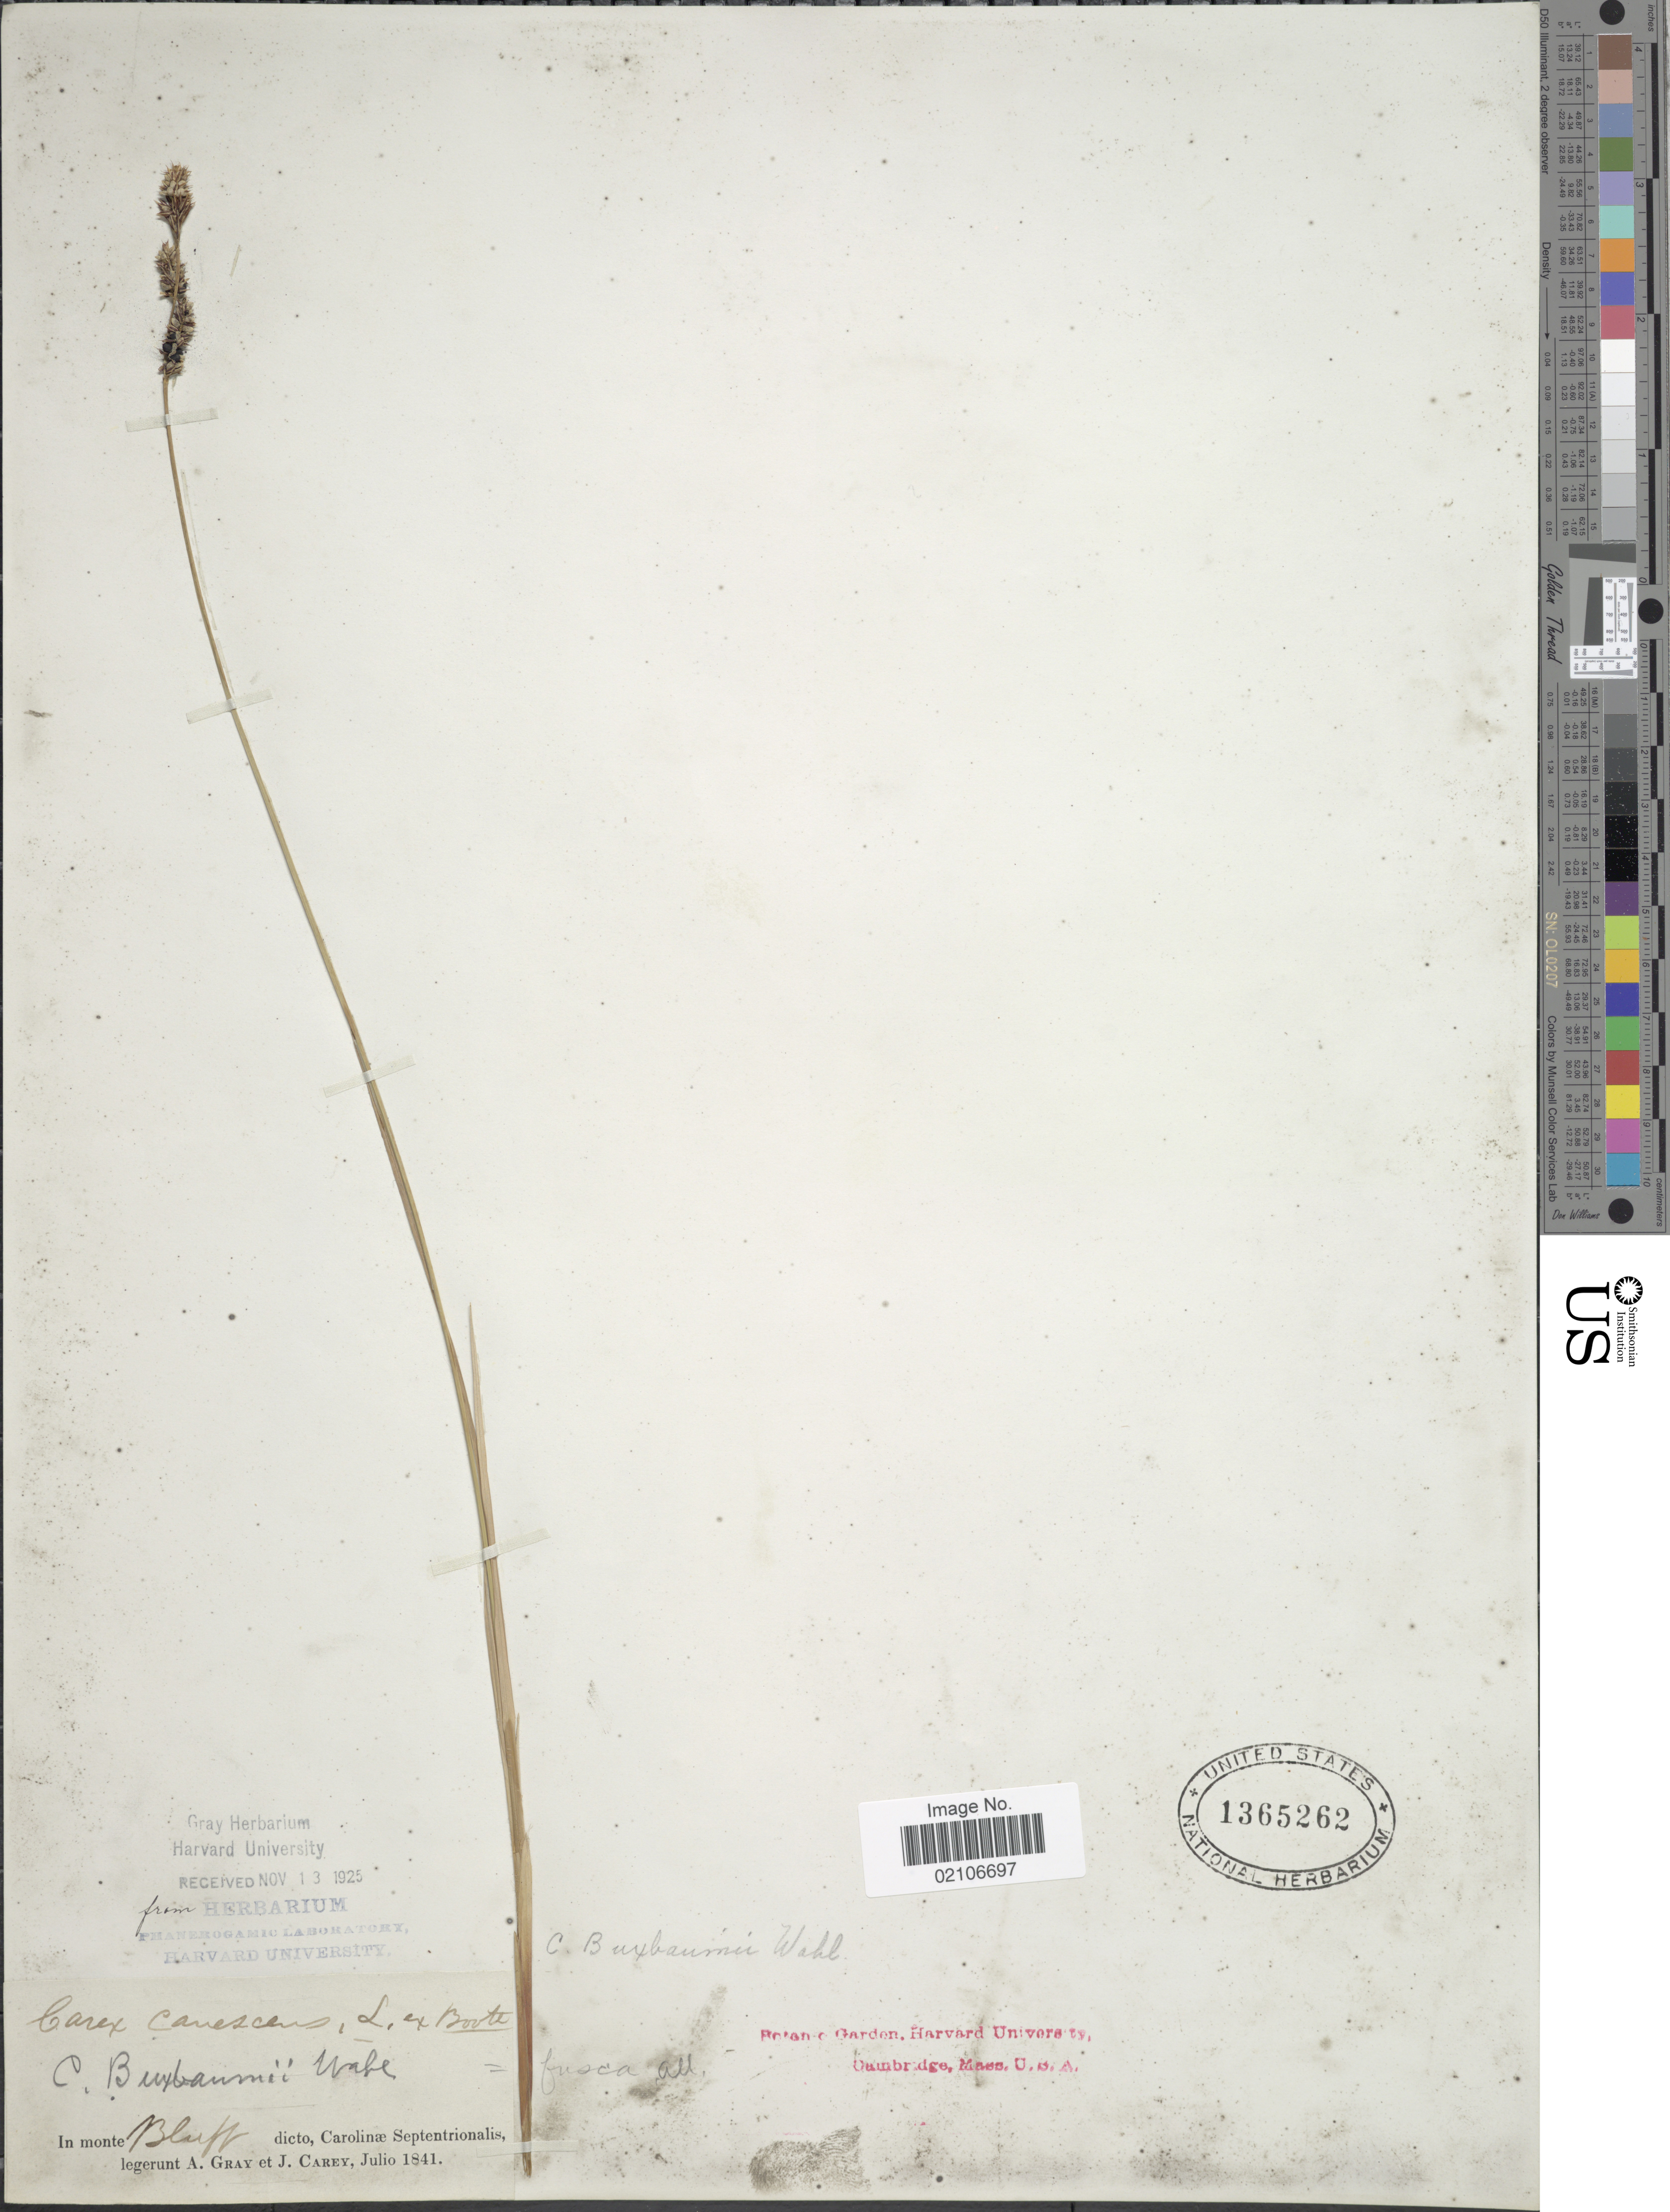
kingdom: Plantae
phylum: Tracheophyta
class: Liliopsida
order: Poales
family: Cyperaceae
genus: Carex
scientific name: Carex buxbaumii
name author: Wahlenb.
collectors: A. Gray (herbarium) & J. Carey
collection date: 1841-07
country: United States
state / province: North Carolina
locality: In monte Bluff dicto, Carolinæ Septentrionalis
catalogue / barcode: US 1365262